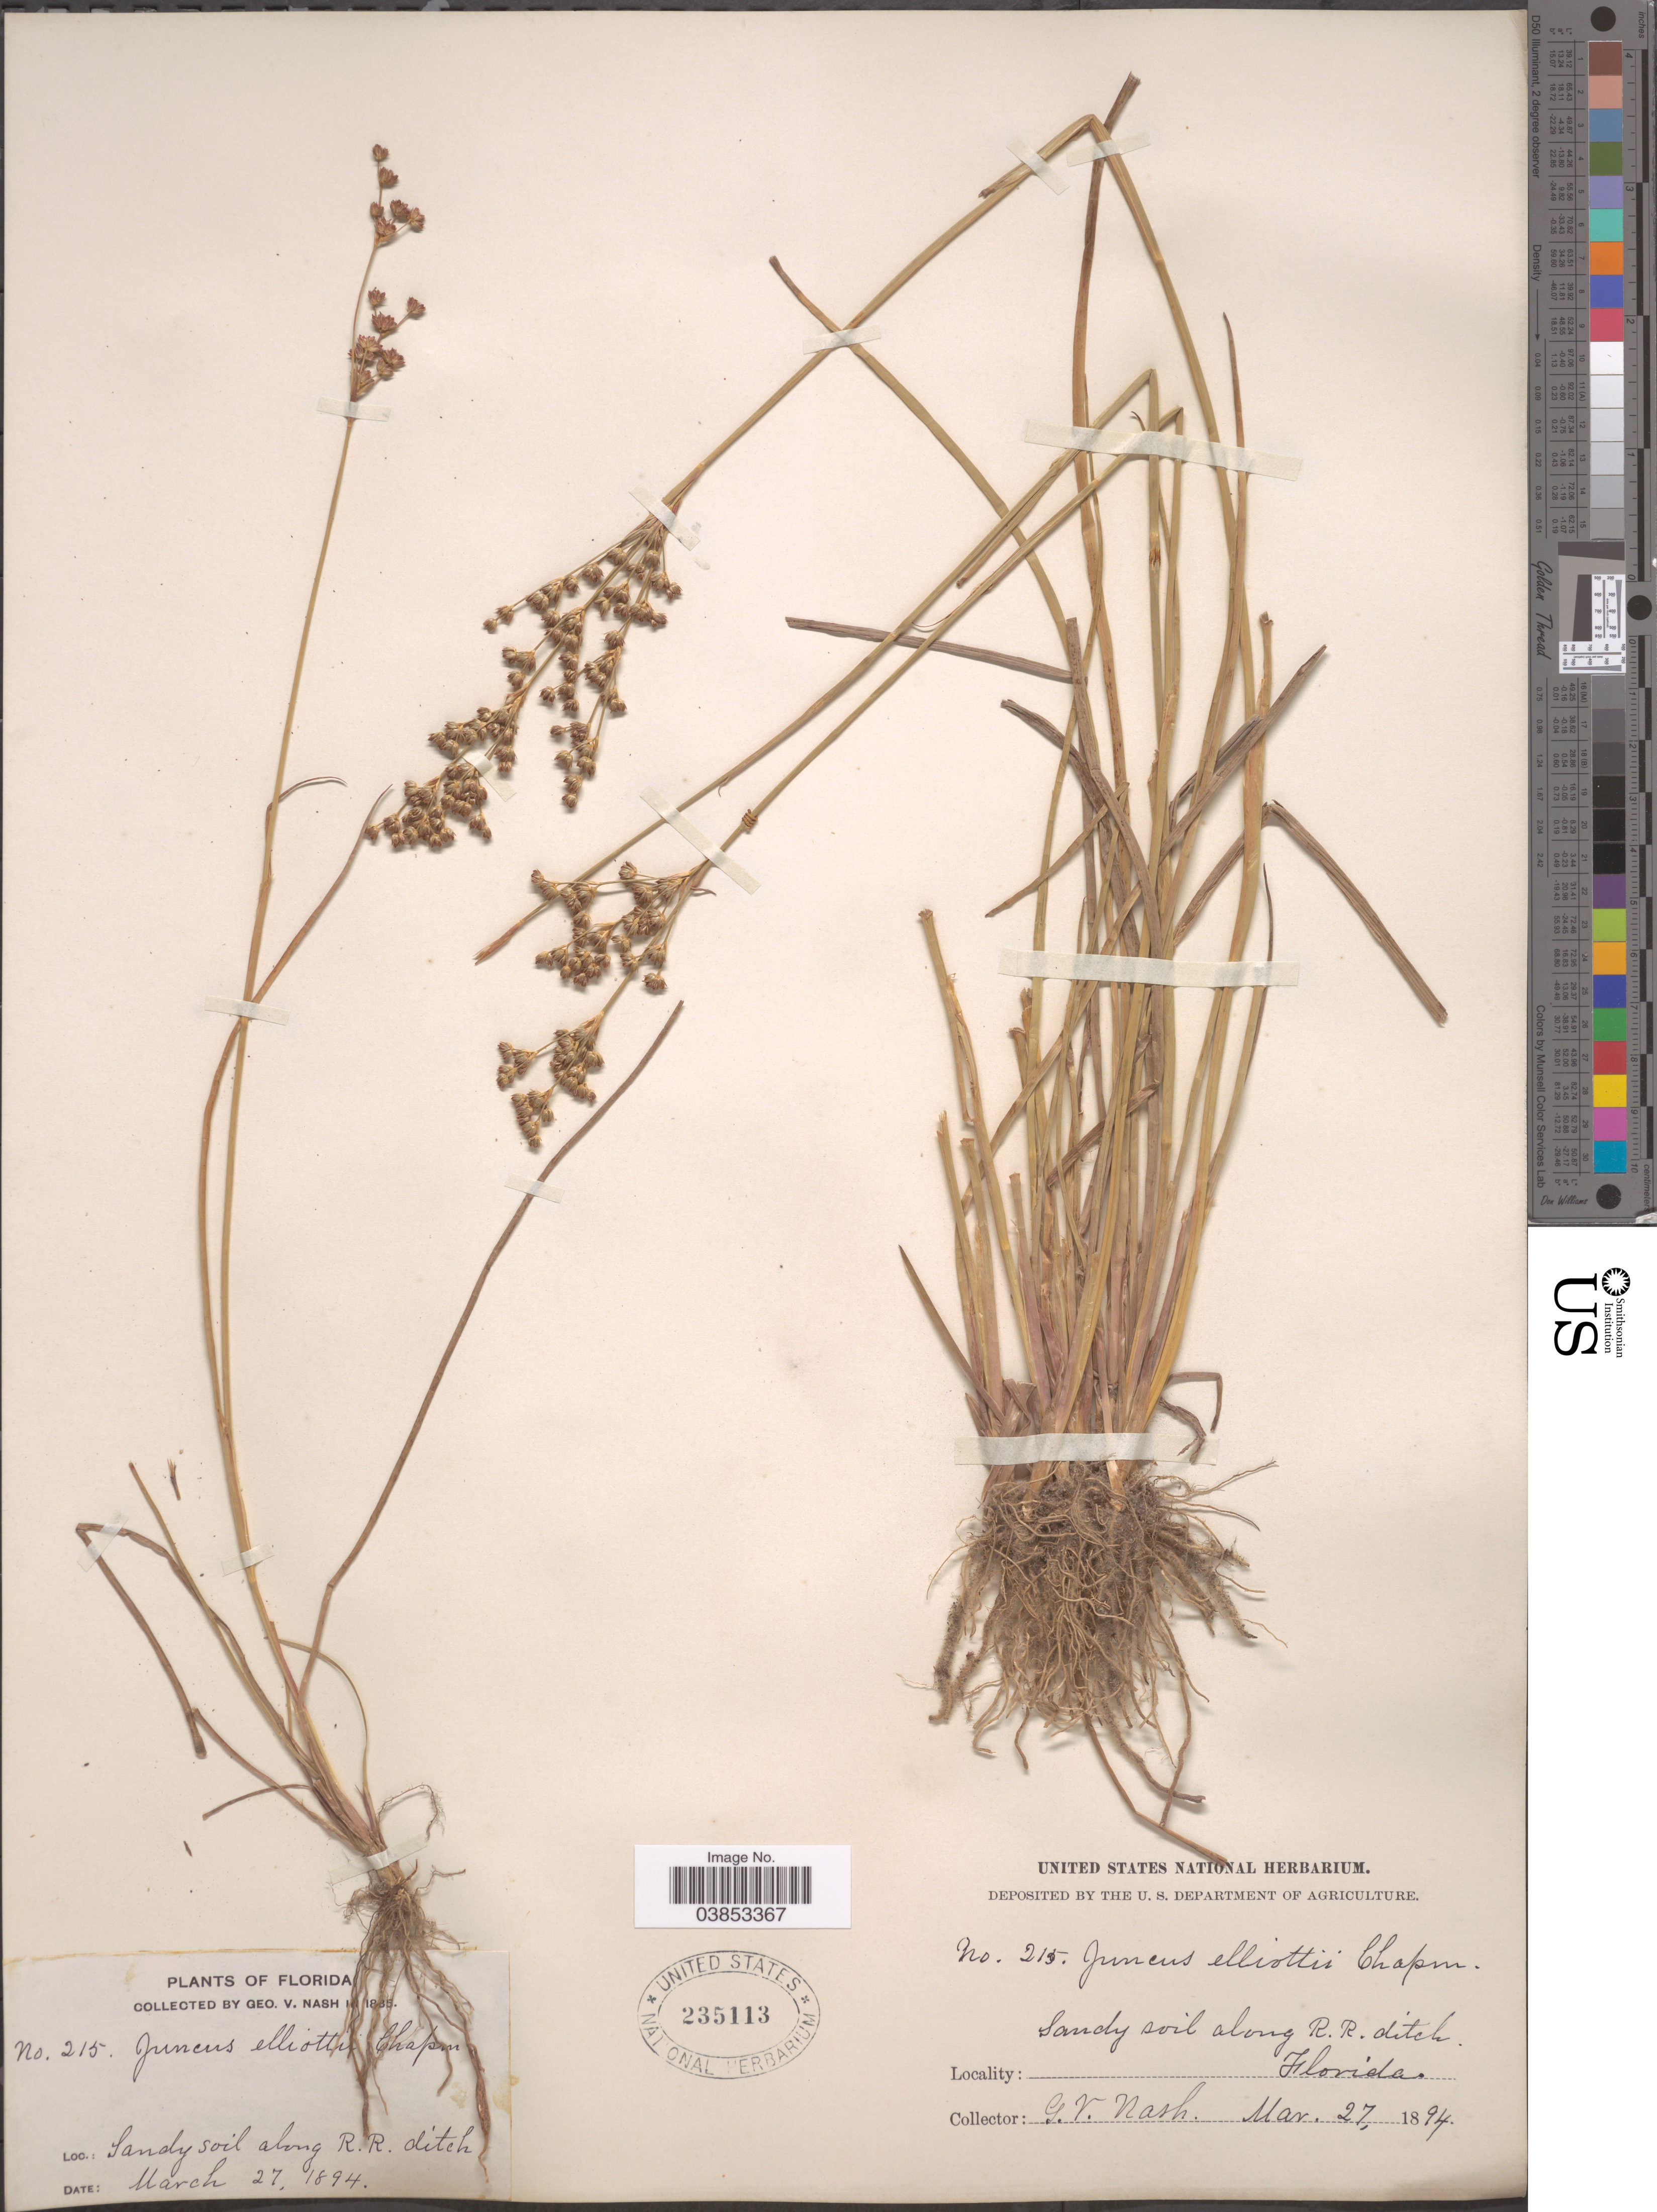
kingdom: Plantae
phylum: Tracheophyta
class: Liliopsida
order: Poales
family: Juncaceae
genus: Juncus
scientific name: Juncus elliottii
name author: Chapm.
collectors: G. V. Nash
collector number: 215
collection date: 1894-03-27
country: United States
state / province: Florida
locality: Sandy soil along R. R. ditch.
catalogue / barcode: US 235113